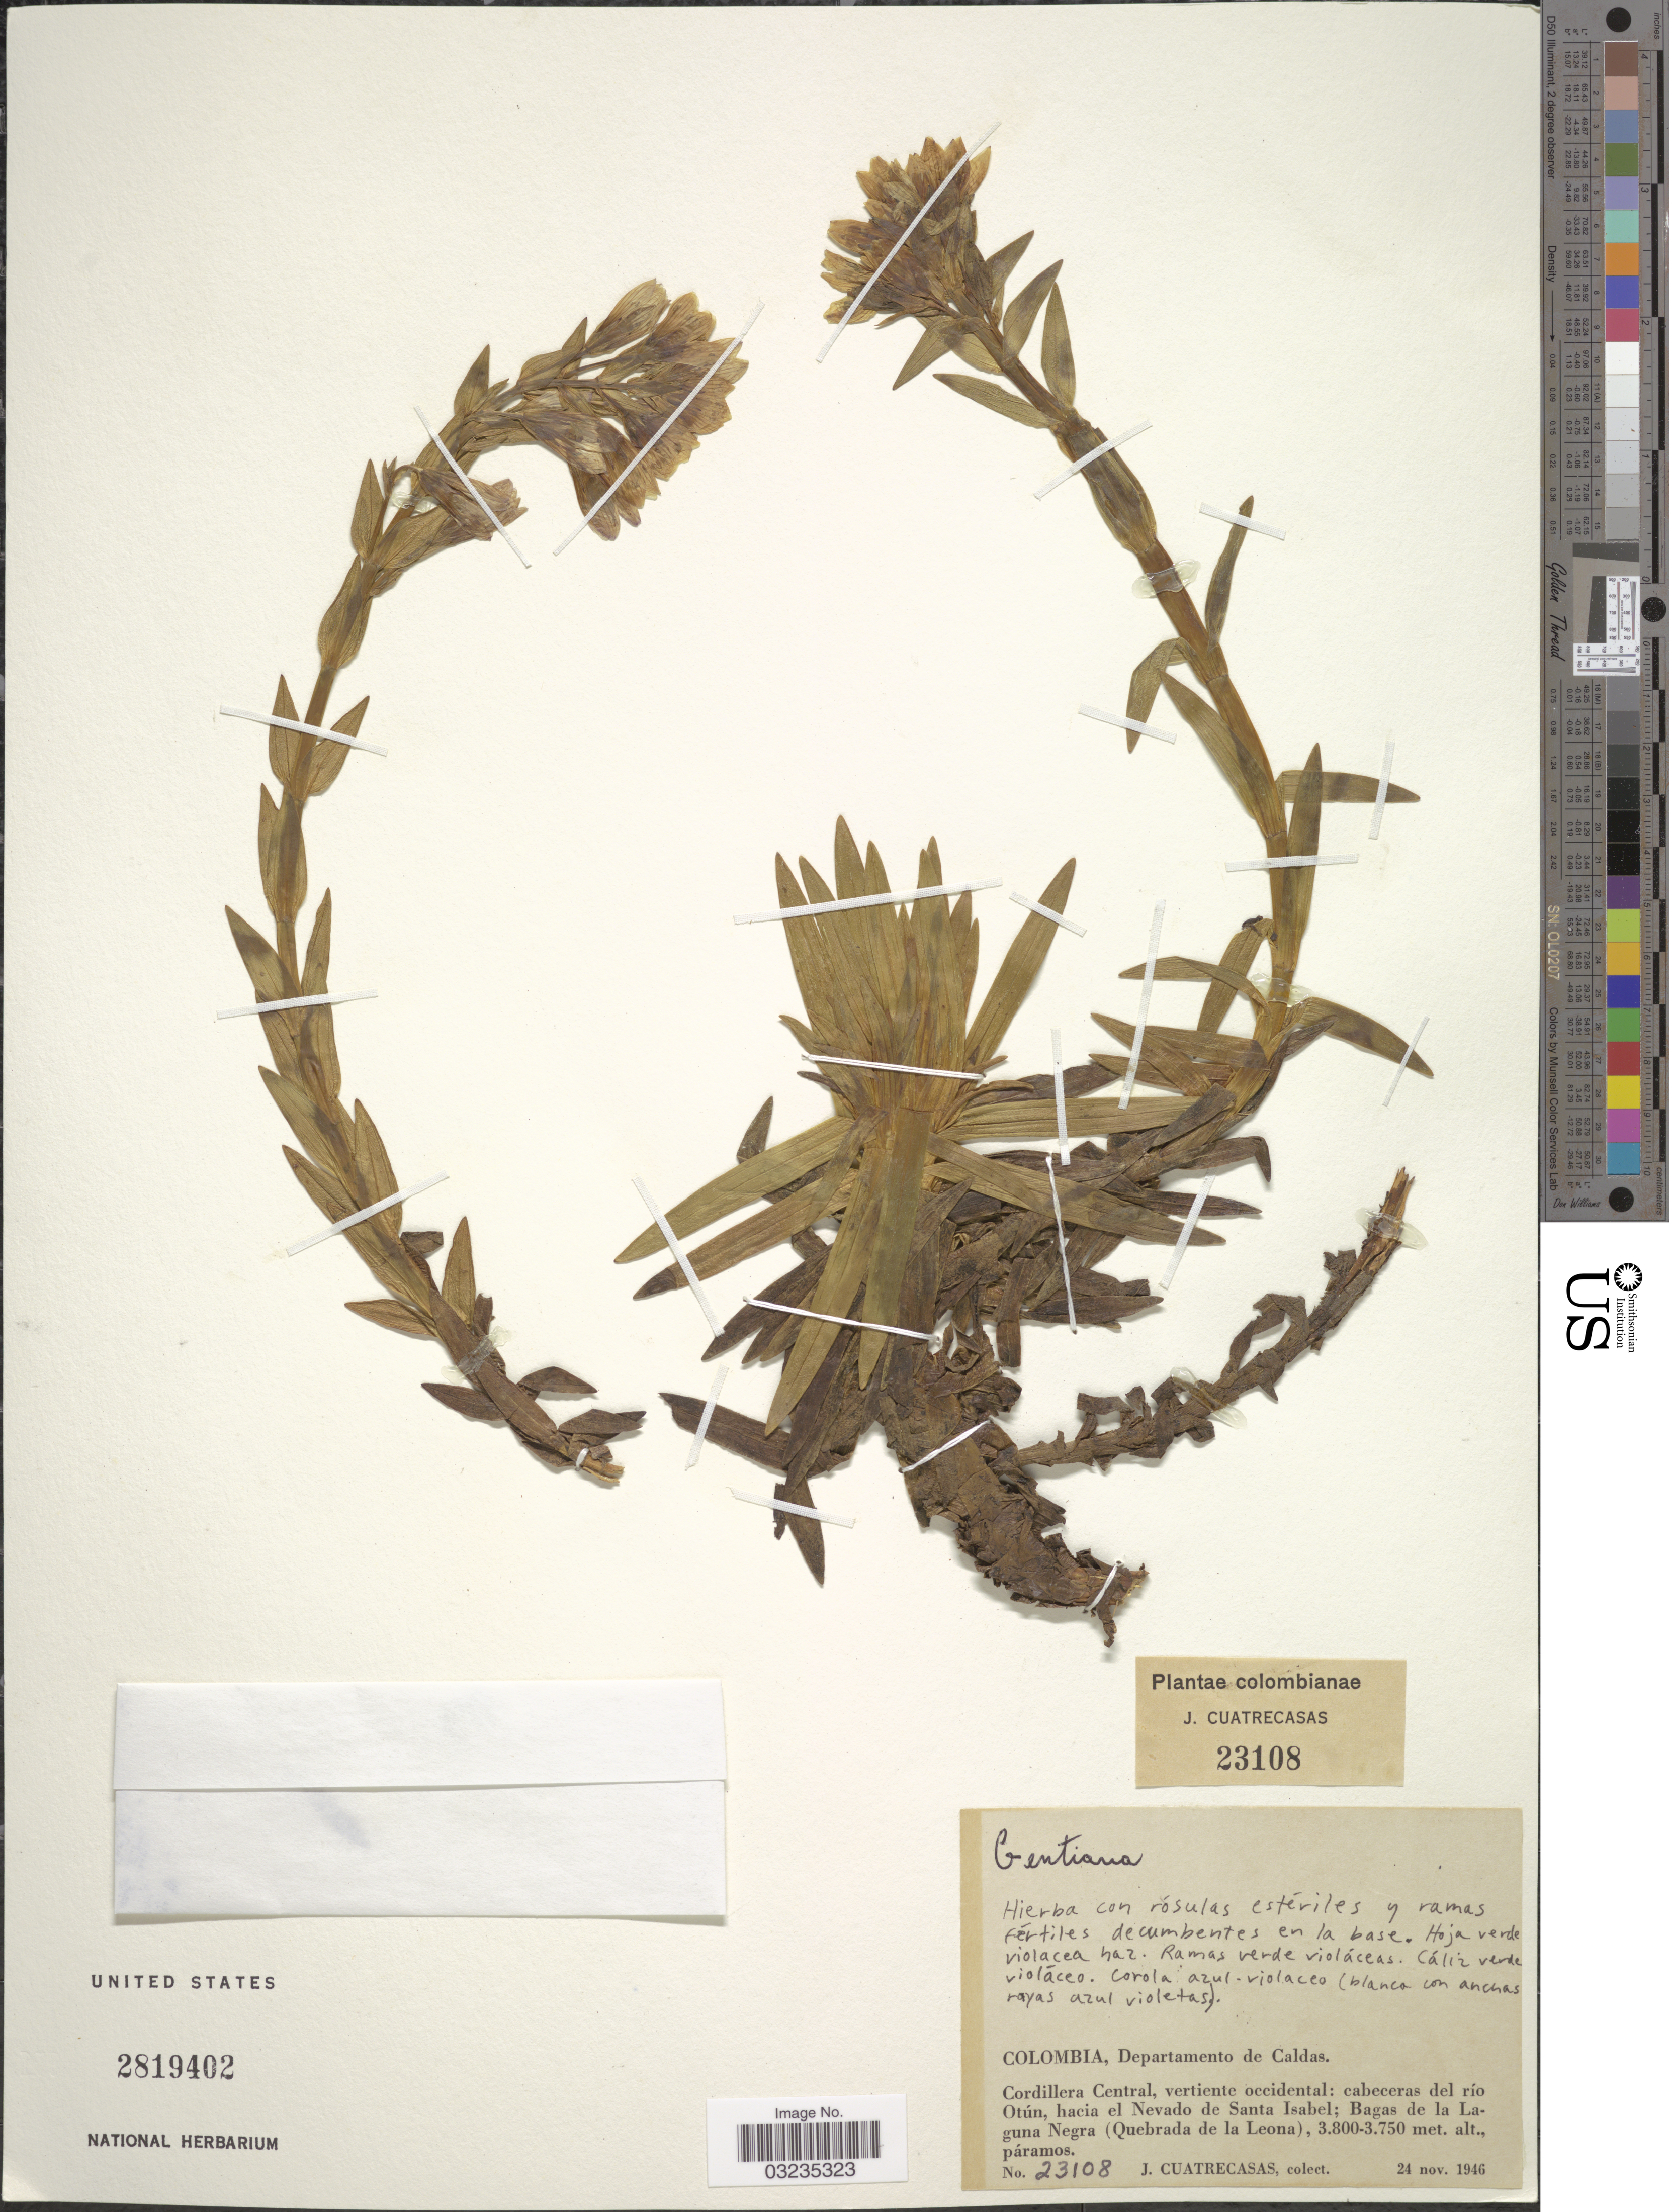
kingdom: Plantae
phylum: Tracheophyta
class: Magnoliopsida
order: Gentianales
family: Gentianaceae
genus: Gentiana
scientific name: Gentiana sp.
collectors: J. Cuatrecasas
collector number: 23108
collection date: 1946-11-24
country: Colombia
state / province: Caldas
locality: Departamento de Caldas. Cordillera Central, vertiente occidental: cabeceras del río Otún, hacia el Nevado de Santa Isabel; Bagas de la Laguna Negra (Quebrada de la Leona).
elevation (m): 3750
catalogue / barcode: US 2819402